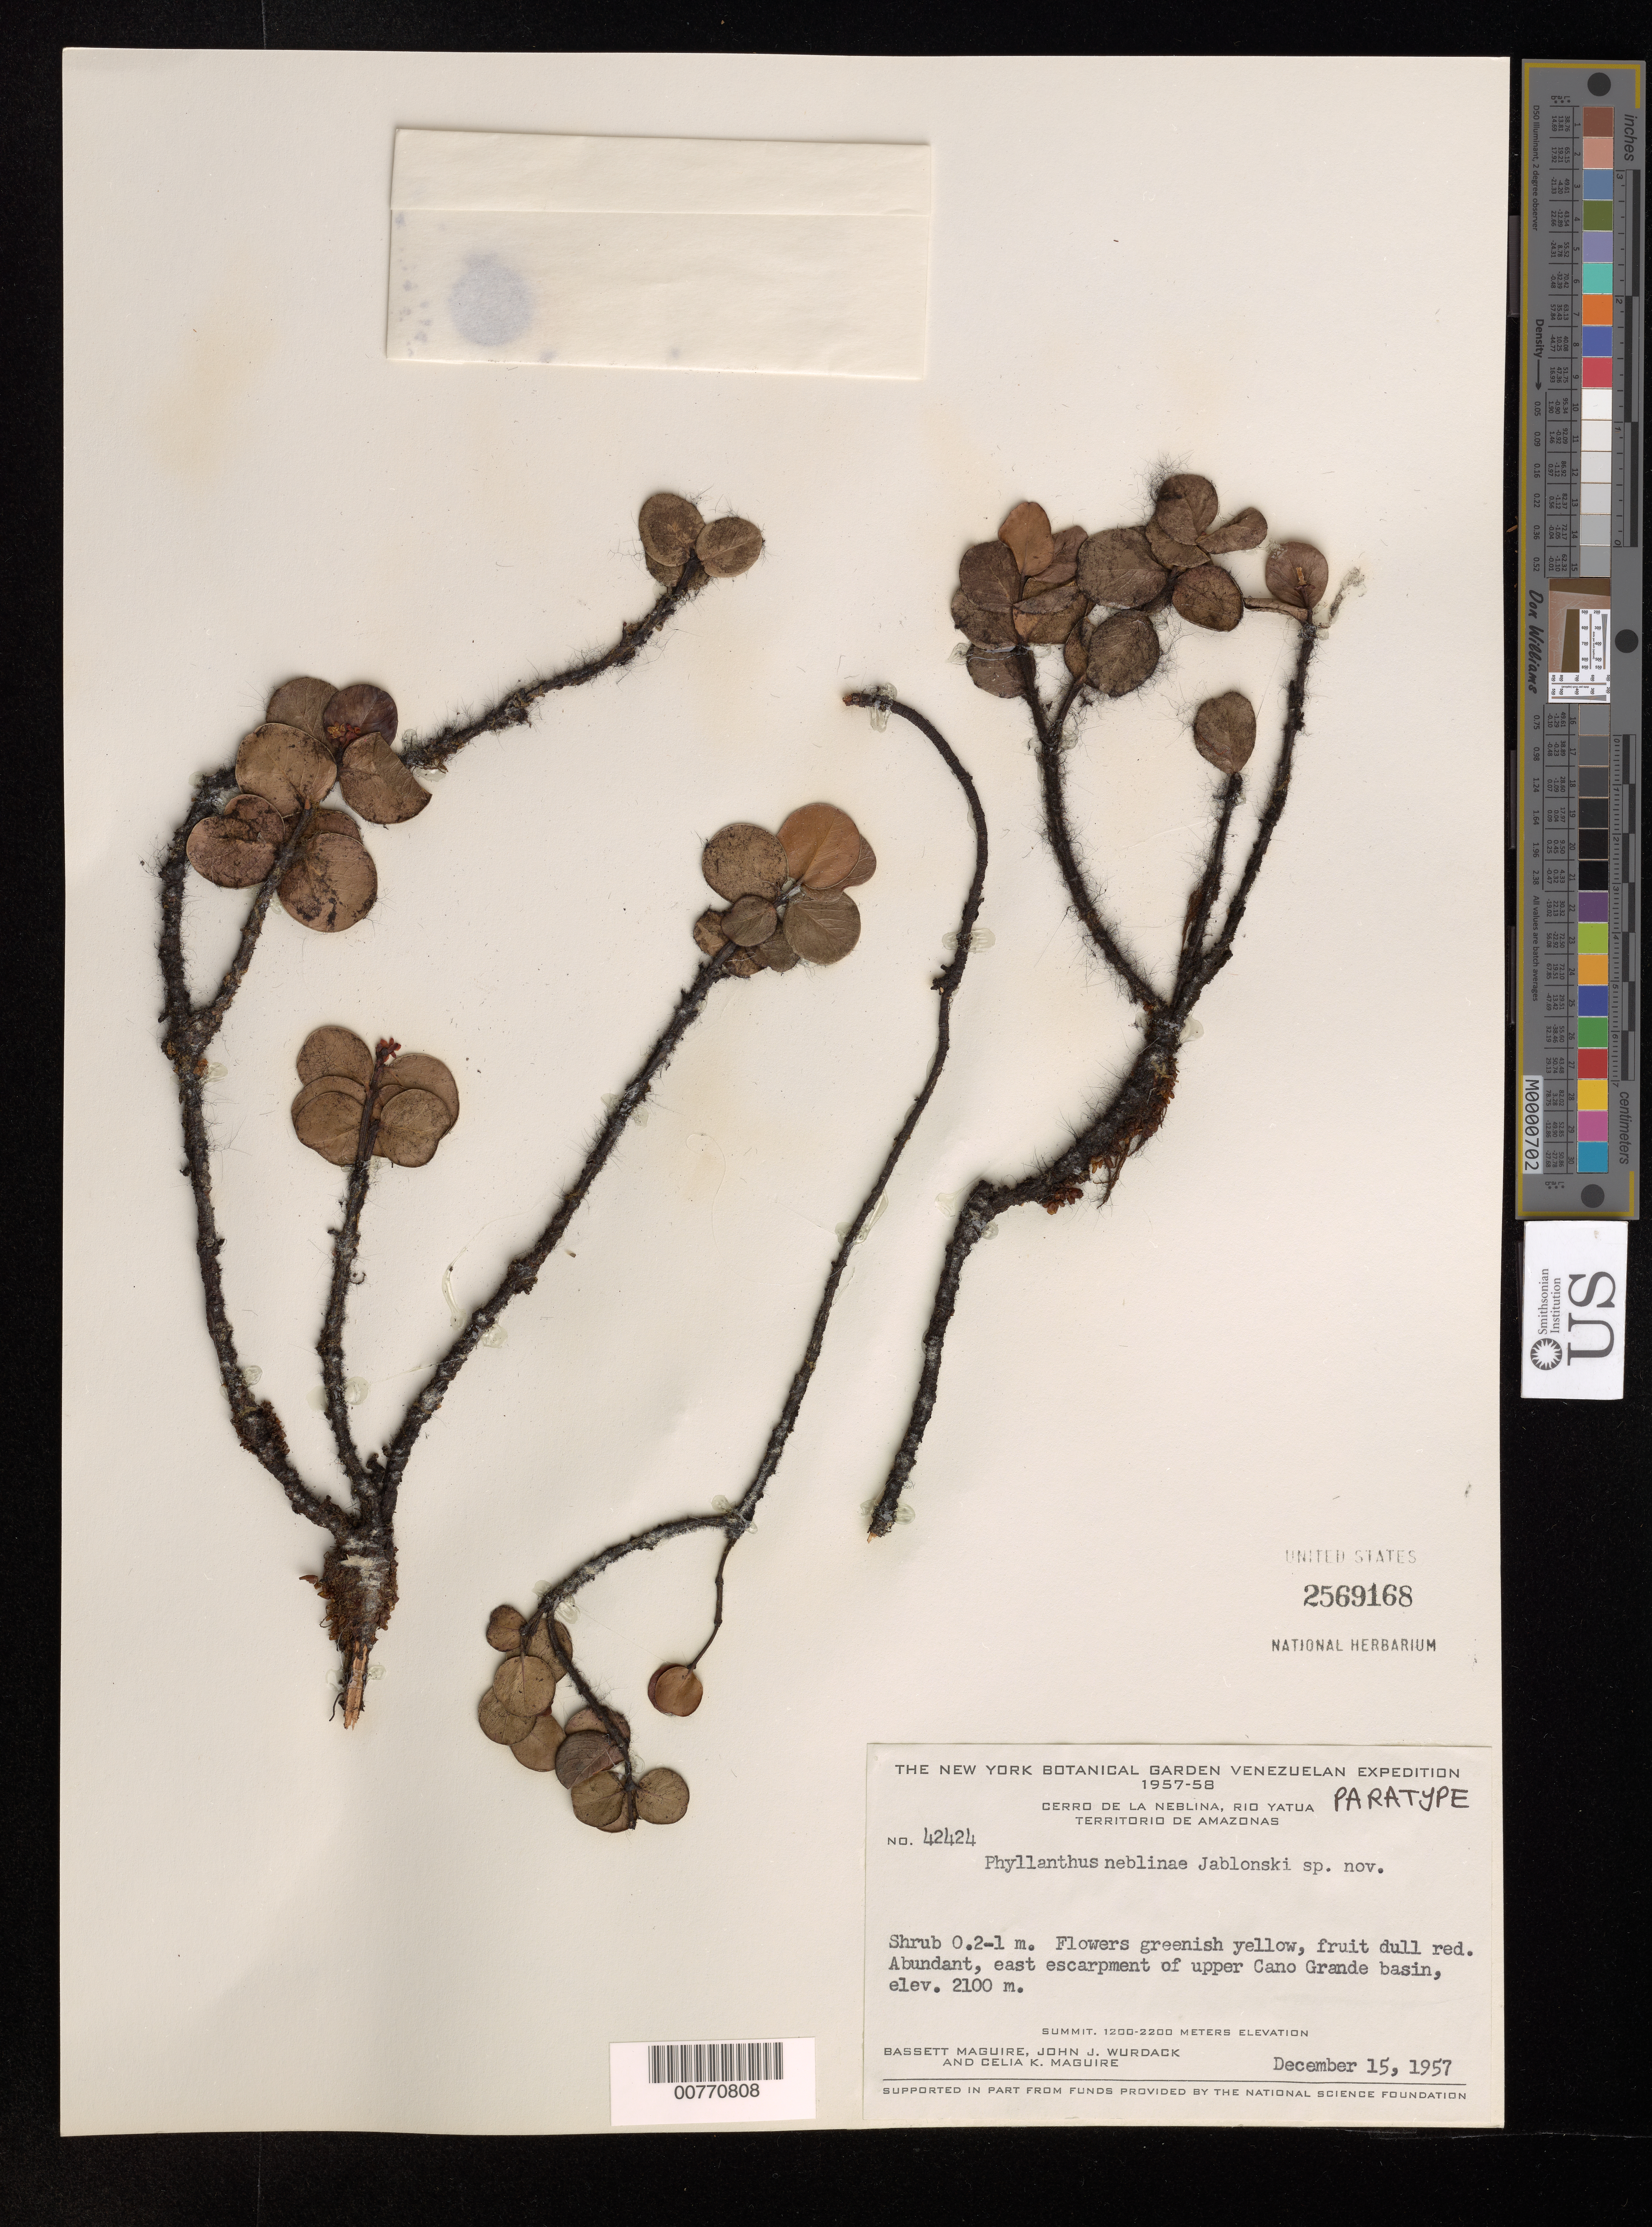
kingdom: Plantae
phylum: Tracheophyta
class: Magnoliopsida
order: Malpighiales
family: Phyllanthaceae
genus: Phyllanthus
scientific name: Phyllanthus neblinae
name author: Jabl.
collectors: B. Maguire, J. J. Wurdack & C. K. Maguire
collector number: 42424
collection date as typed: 15-Dec-57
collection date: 1957-12-15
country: Venezuela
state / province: Amazonas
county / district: Río Negro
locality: Cerro de la Neblina, Río Yatua, Caño Grande basin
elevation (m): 2100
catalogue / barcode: US 2569168